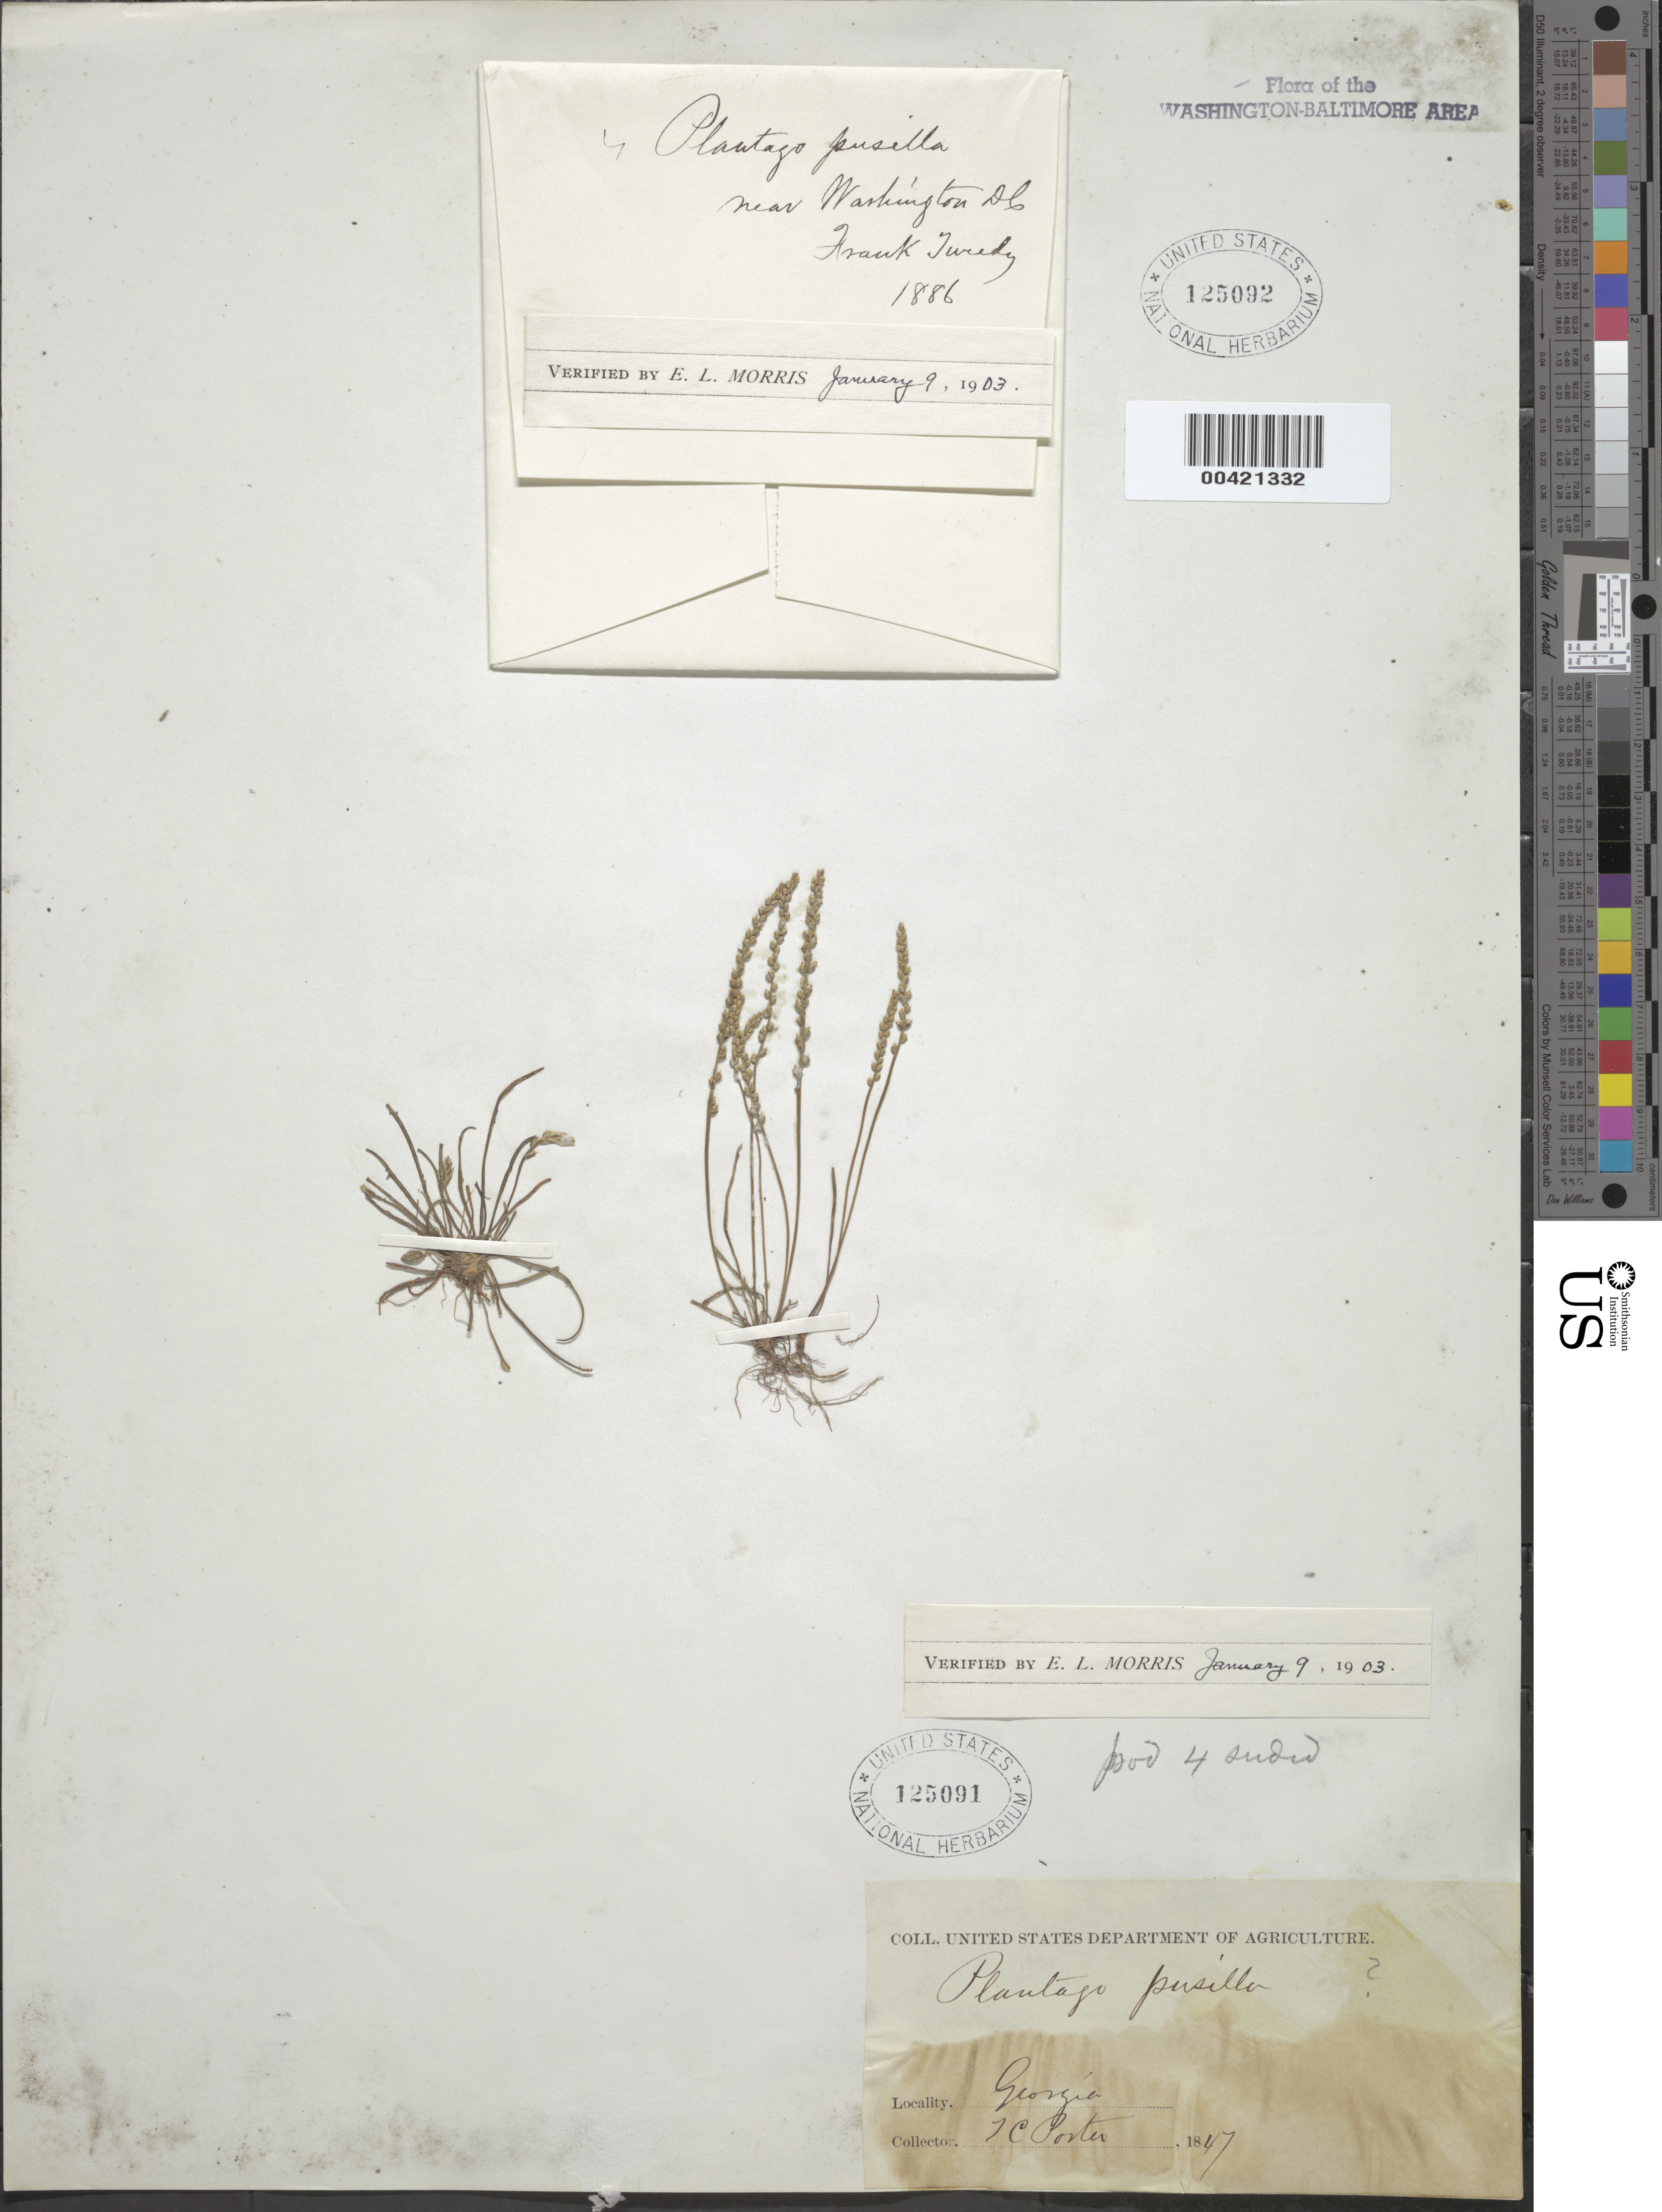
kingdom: Plantae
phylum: Tracheophyta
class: Magnoliopsida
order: Lamiales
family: Plantaginaceae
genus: Plantago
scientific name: Plantago pusilla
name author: Nutt.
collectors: F. Tweedy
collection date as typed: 1886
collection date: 1886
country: United States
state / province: District of Columbia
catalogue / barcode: US 125092